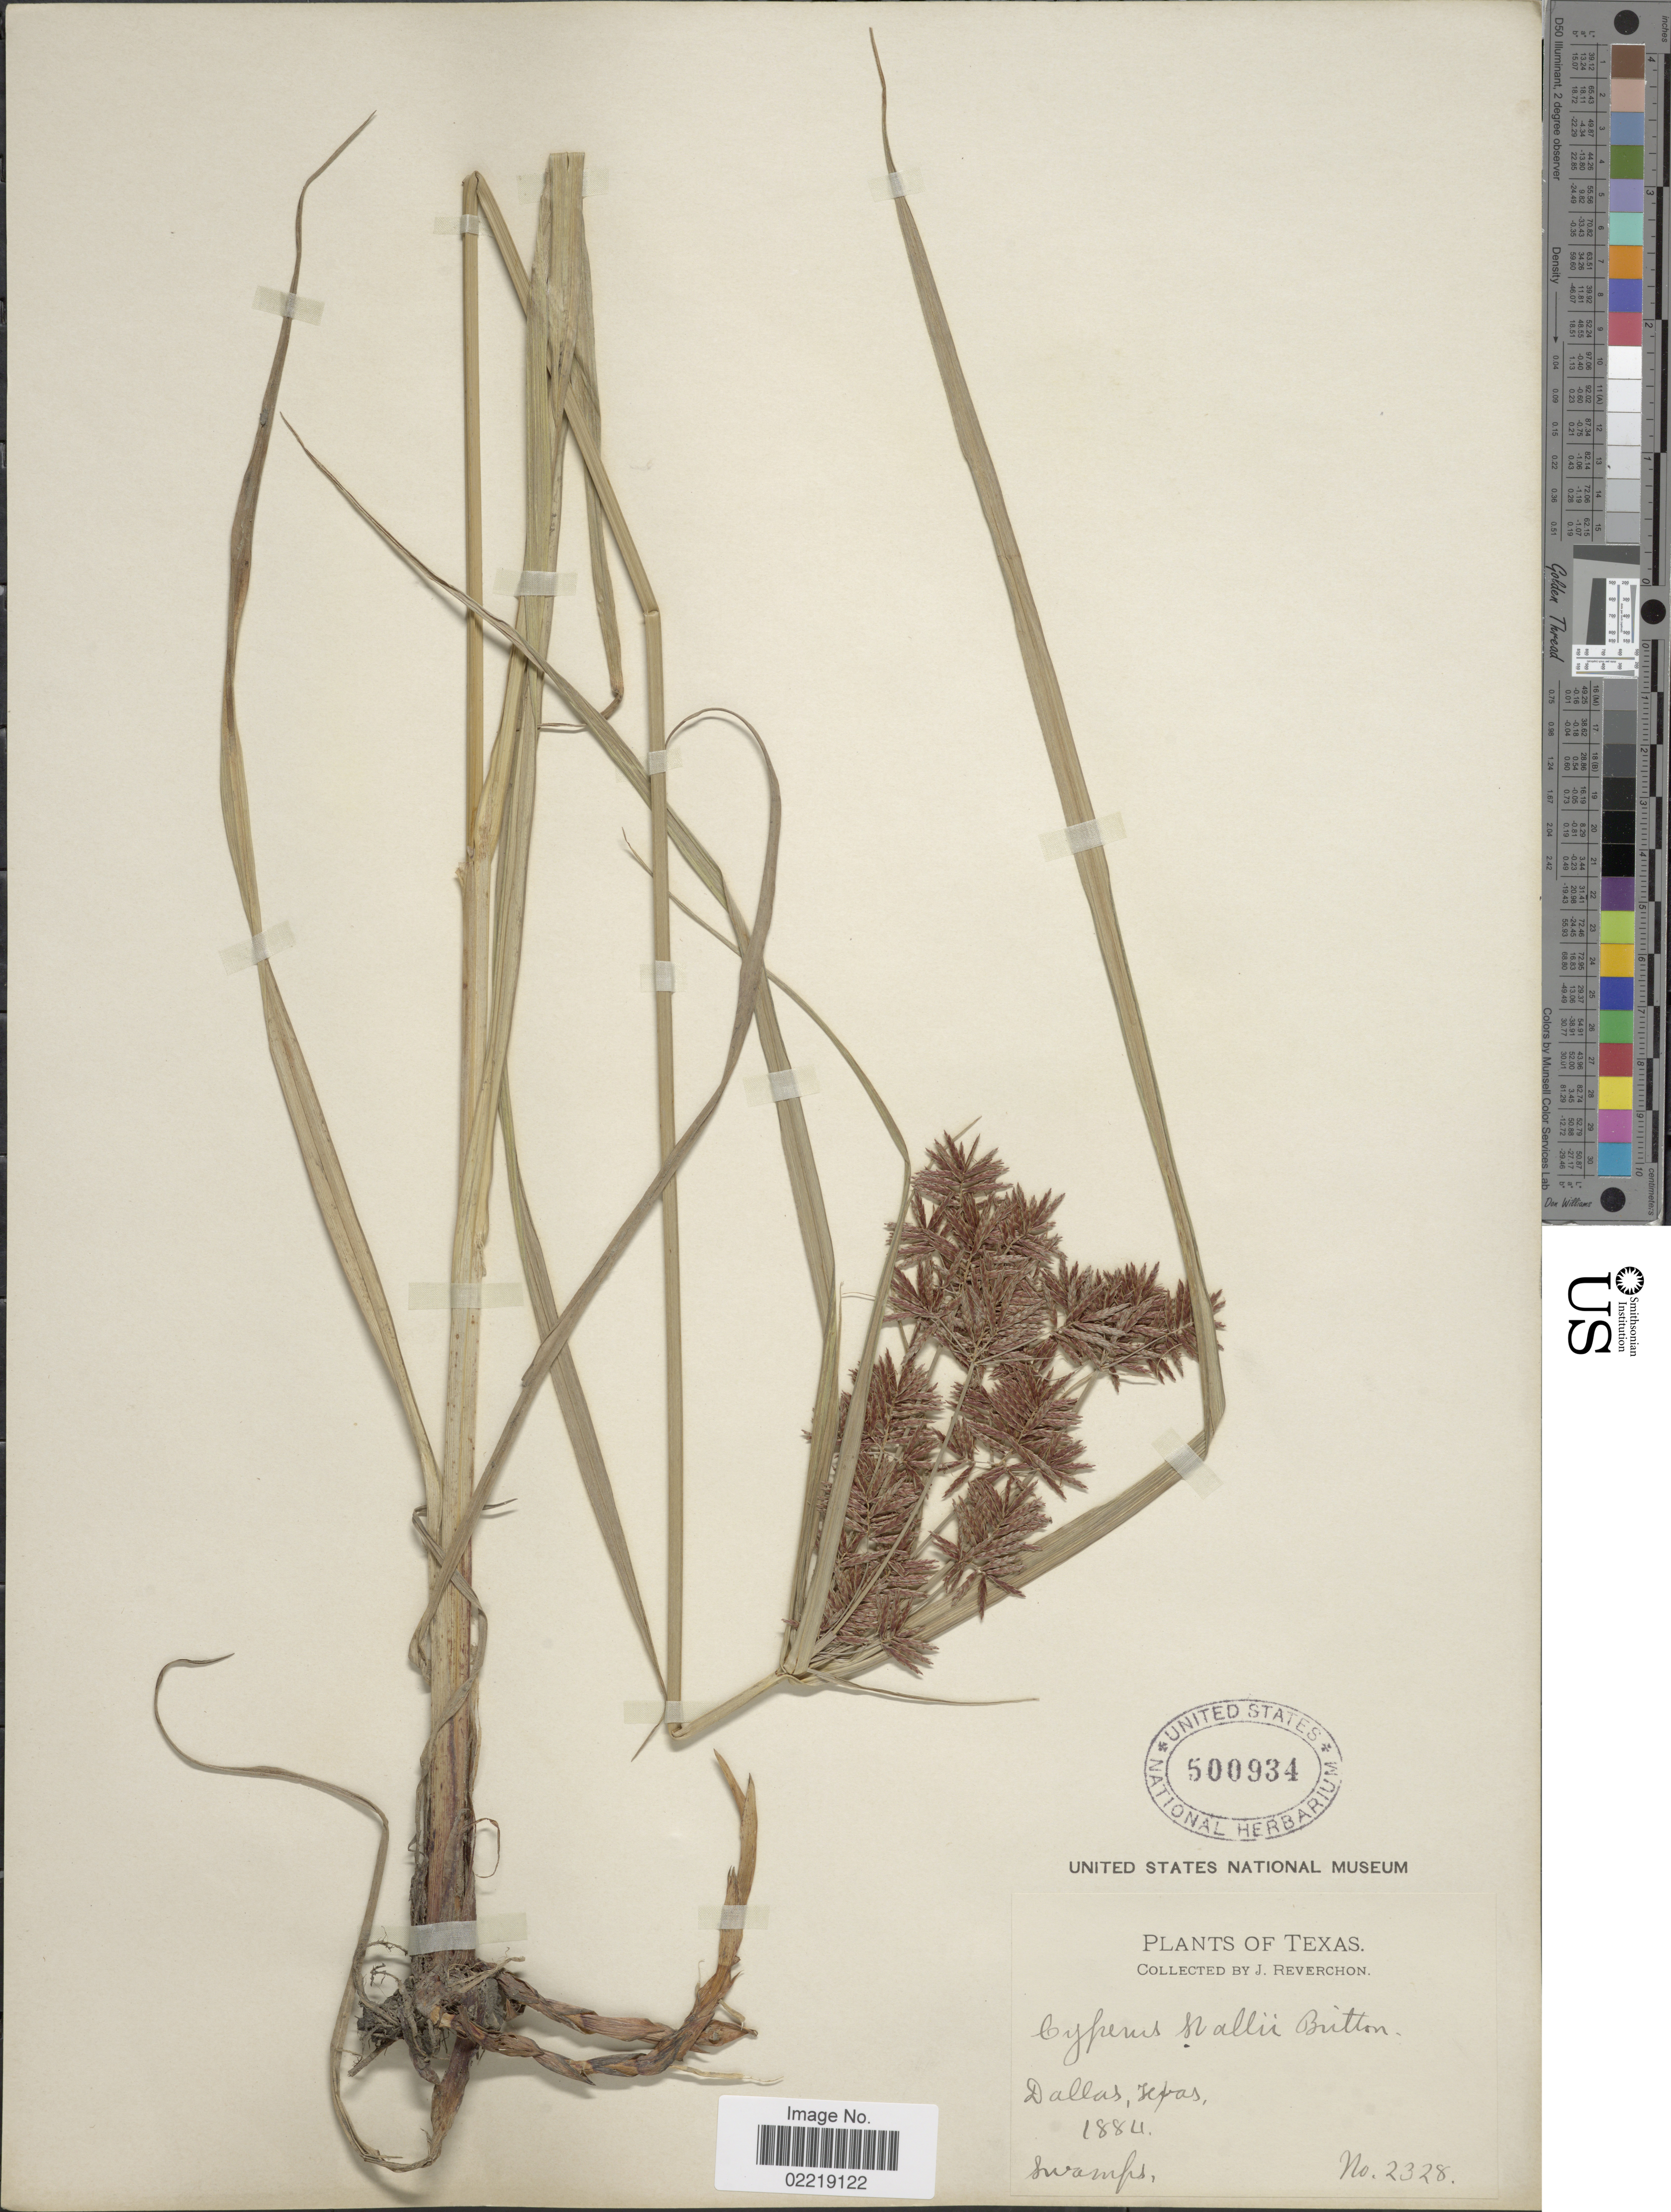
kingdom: Plantae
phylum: Tracheophyta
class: Liliopsida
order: Poales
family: Cyperaceae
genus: Cyperus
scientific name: Cyperus setigerus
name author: Torr. & Hook.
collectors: J. Reverchon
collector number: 2328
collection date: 1884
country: United States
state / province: Texas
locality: Dallas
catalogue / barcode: US 500934